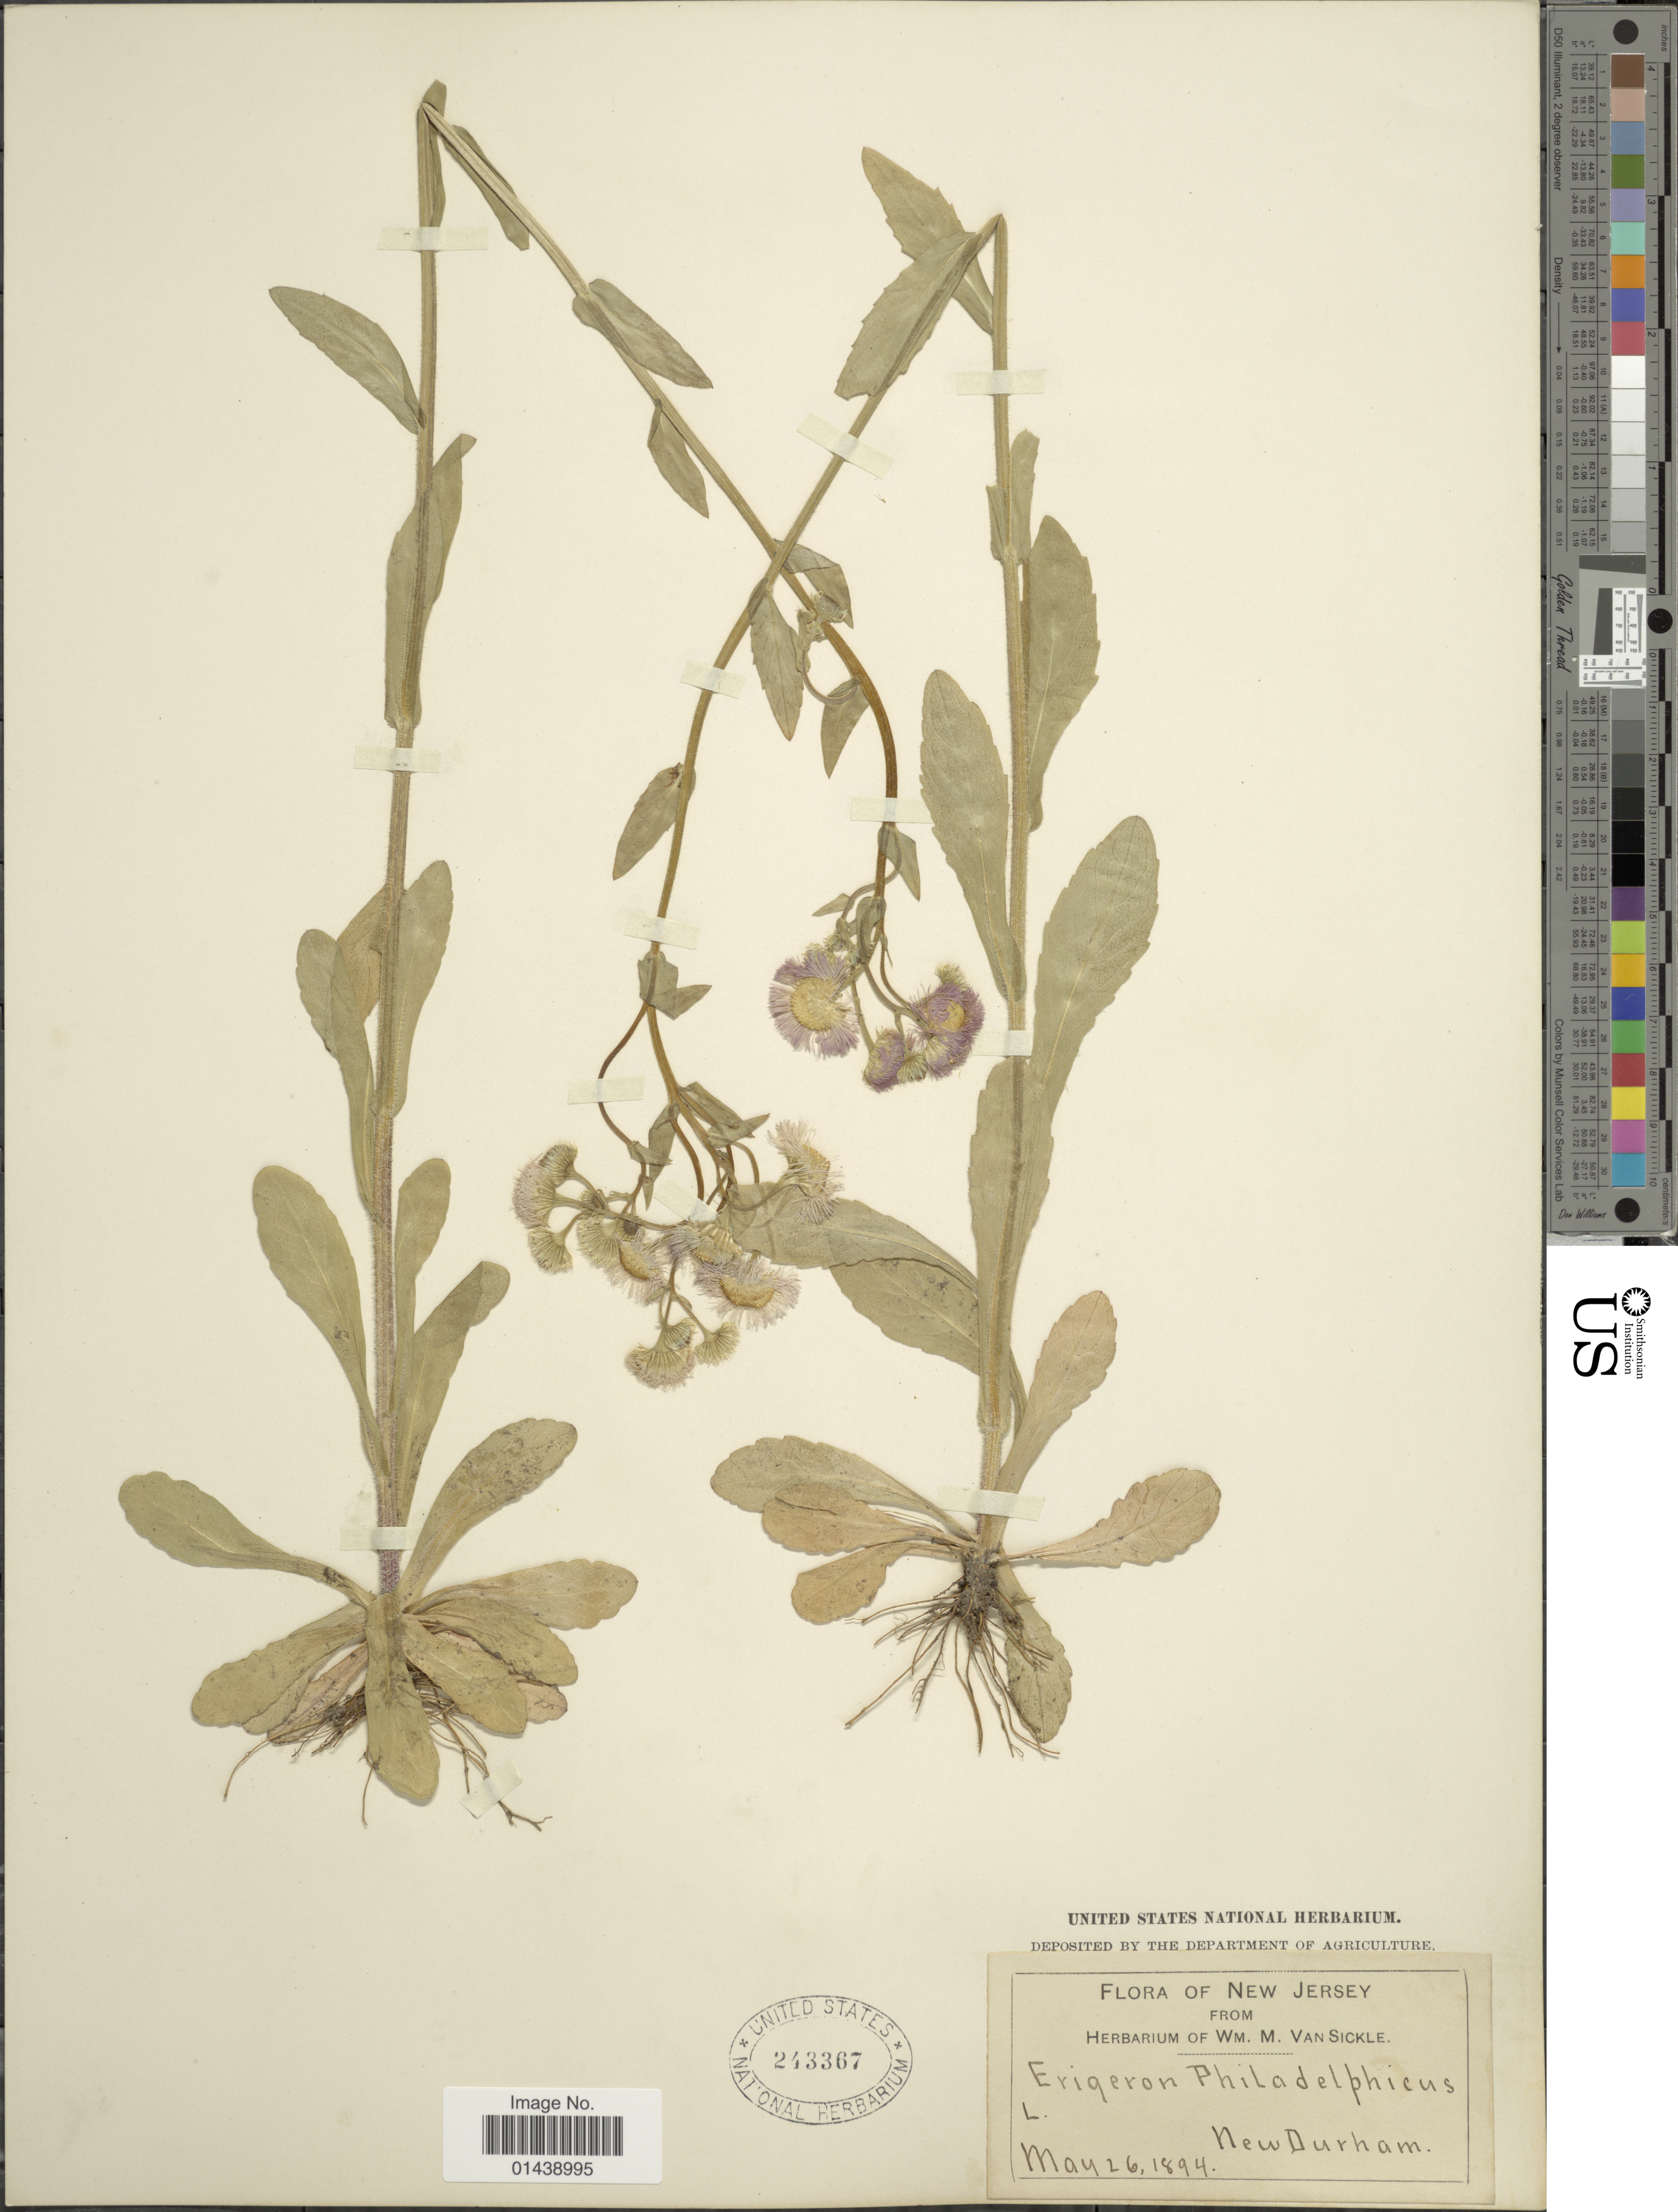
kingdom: Plantae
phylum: Tracheophyta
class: Magnoliopsida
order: Asterales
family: Asteraceae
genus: Erigeron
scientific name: Erigeron philadelphicus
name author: L.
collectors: ex herb. Wm. M. Van Sickle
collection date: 1894-05-26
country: United States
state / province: New Jersey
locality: New Durham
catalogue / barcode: US 243367